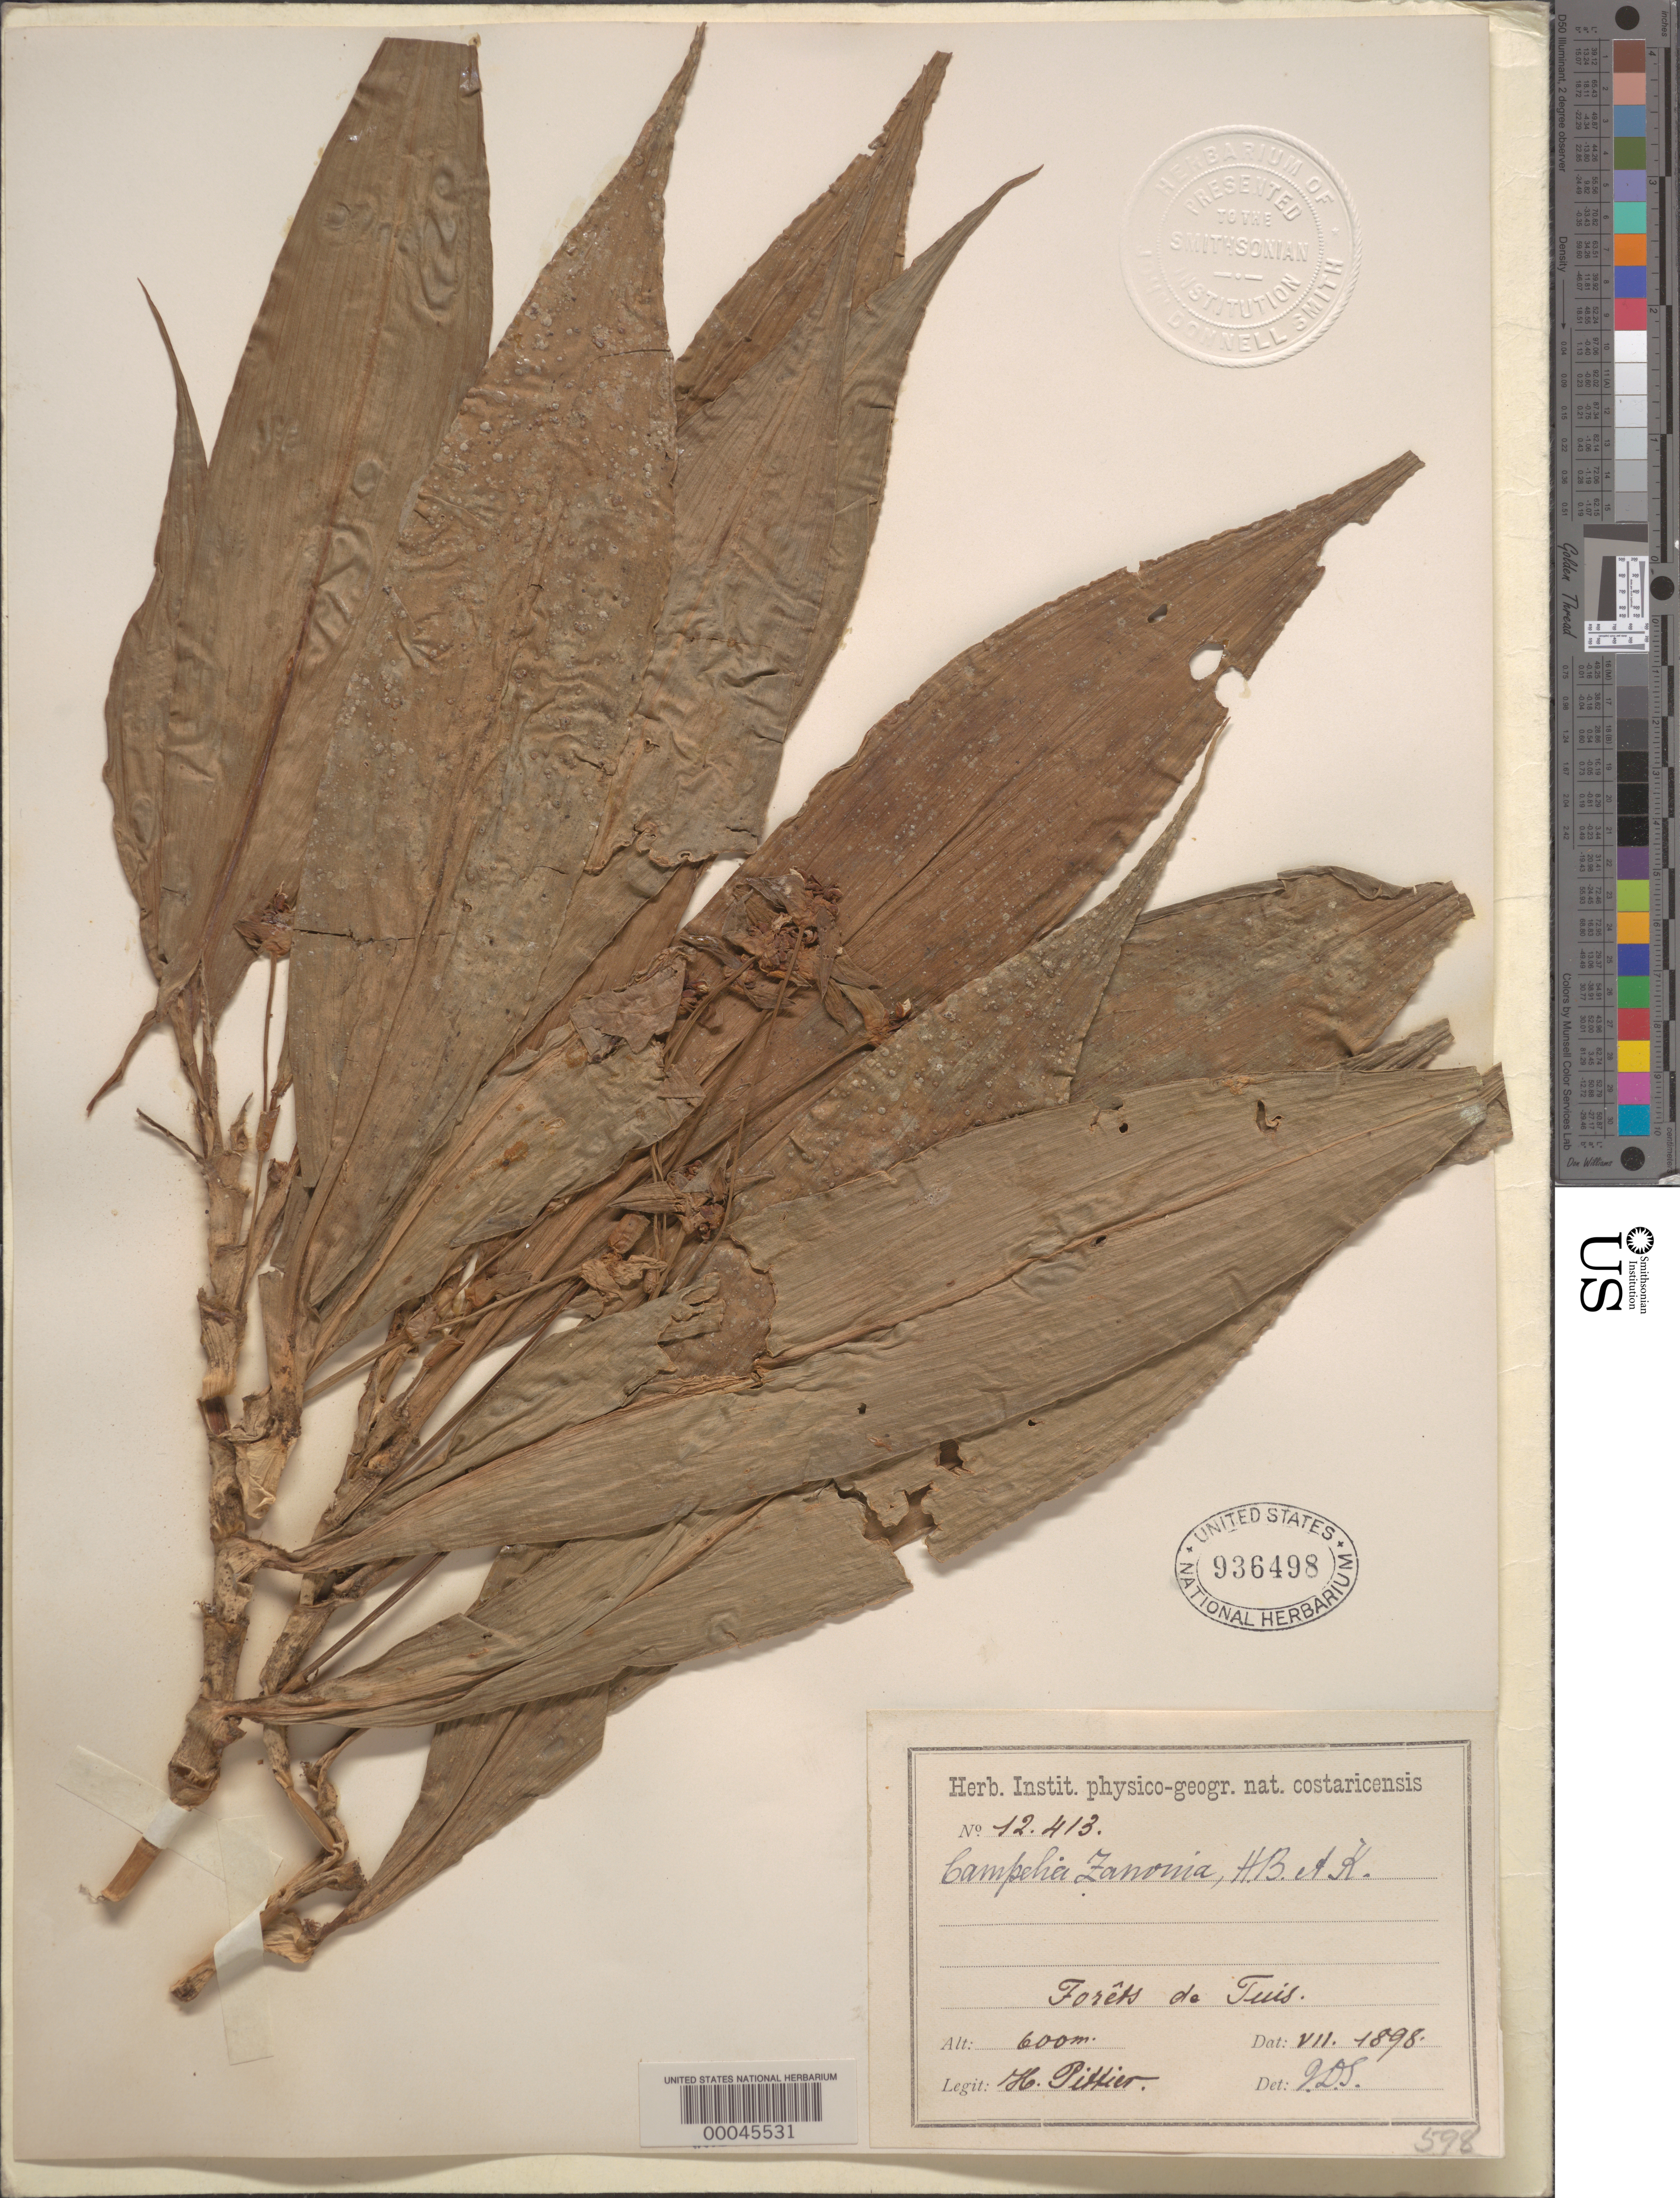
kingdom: Plantae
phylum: Tracheophyta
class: Liliopsida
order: Commelinales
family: Commelinaceae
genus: Tradescantia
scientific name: Tradescantia zanonia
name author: (L.) Sw.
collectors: H. F. Pittier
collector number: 12413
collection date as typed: Jul 1898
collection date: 1898-07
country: Costa Rica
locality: Forest of Tuis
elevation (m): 600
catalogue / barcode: US 936498